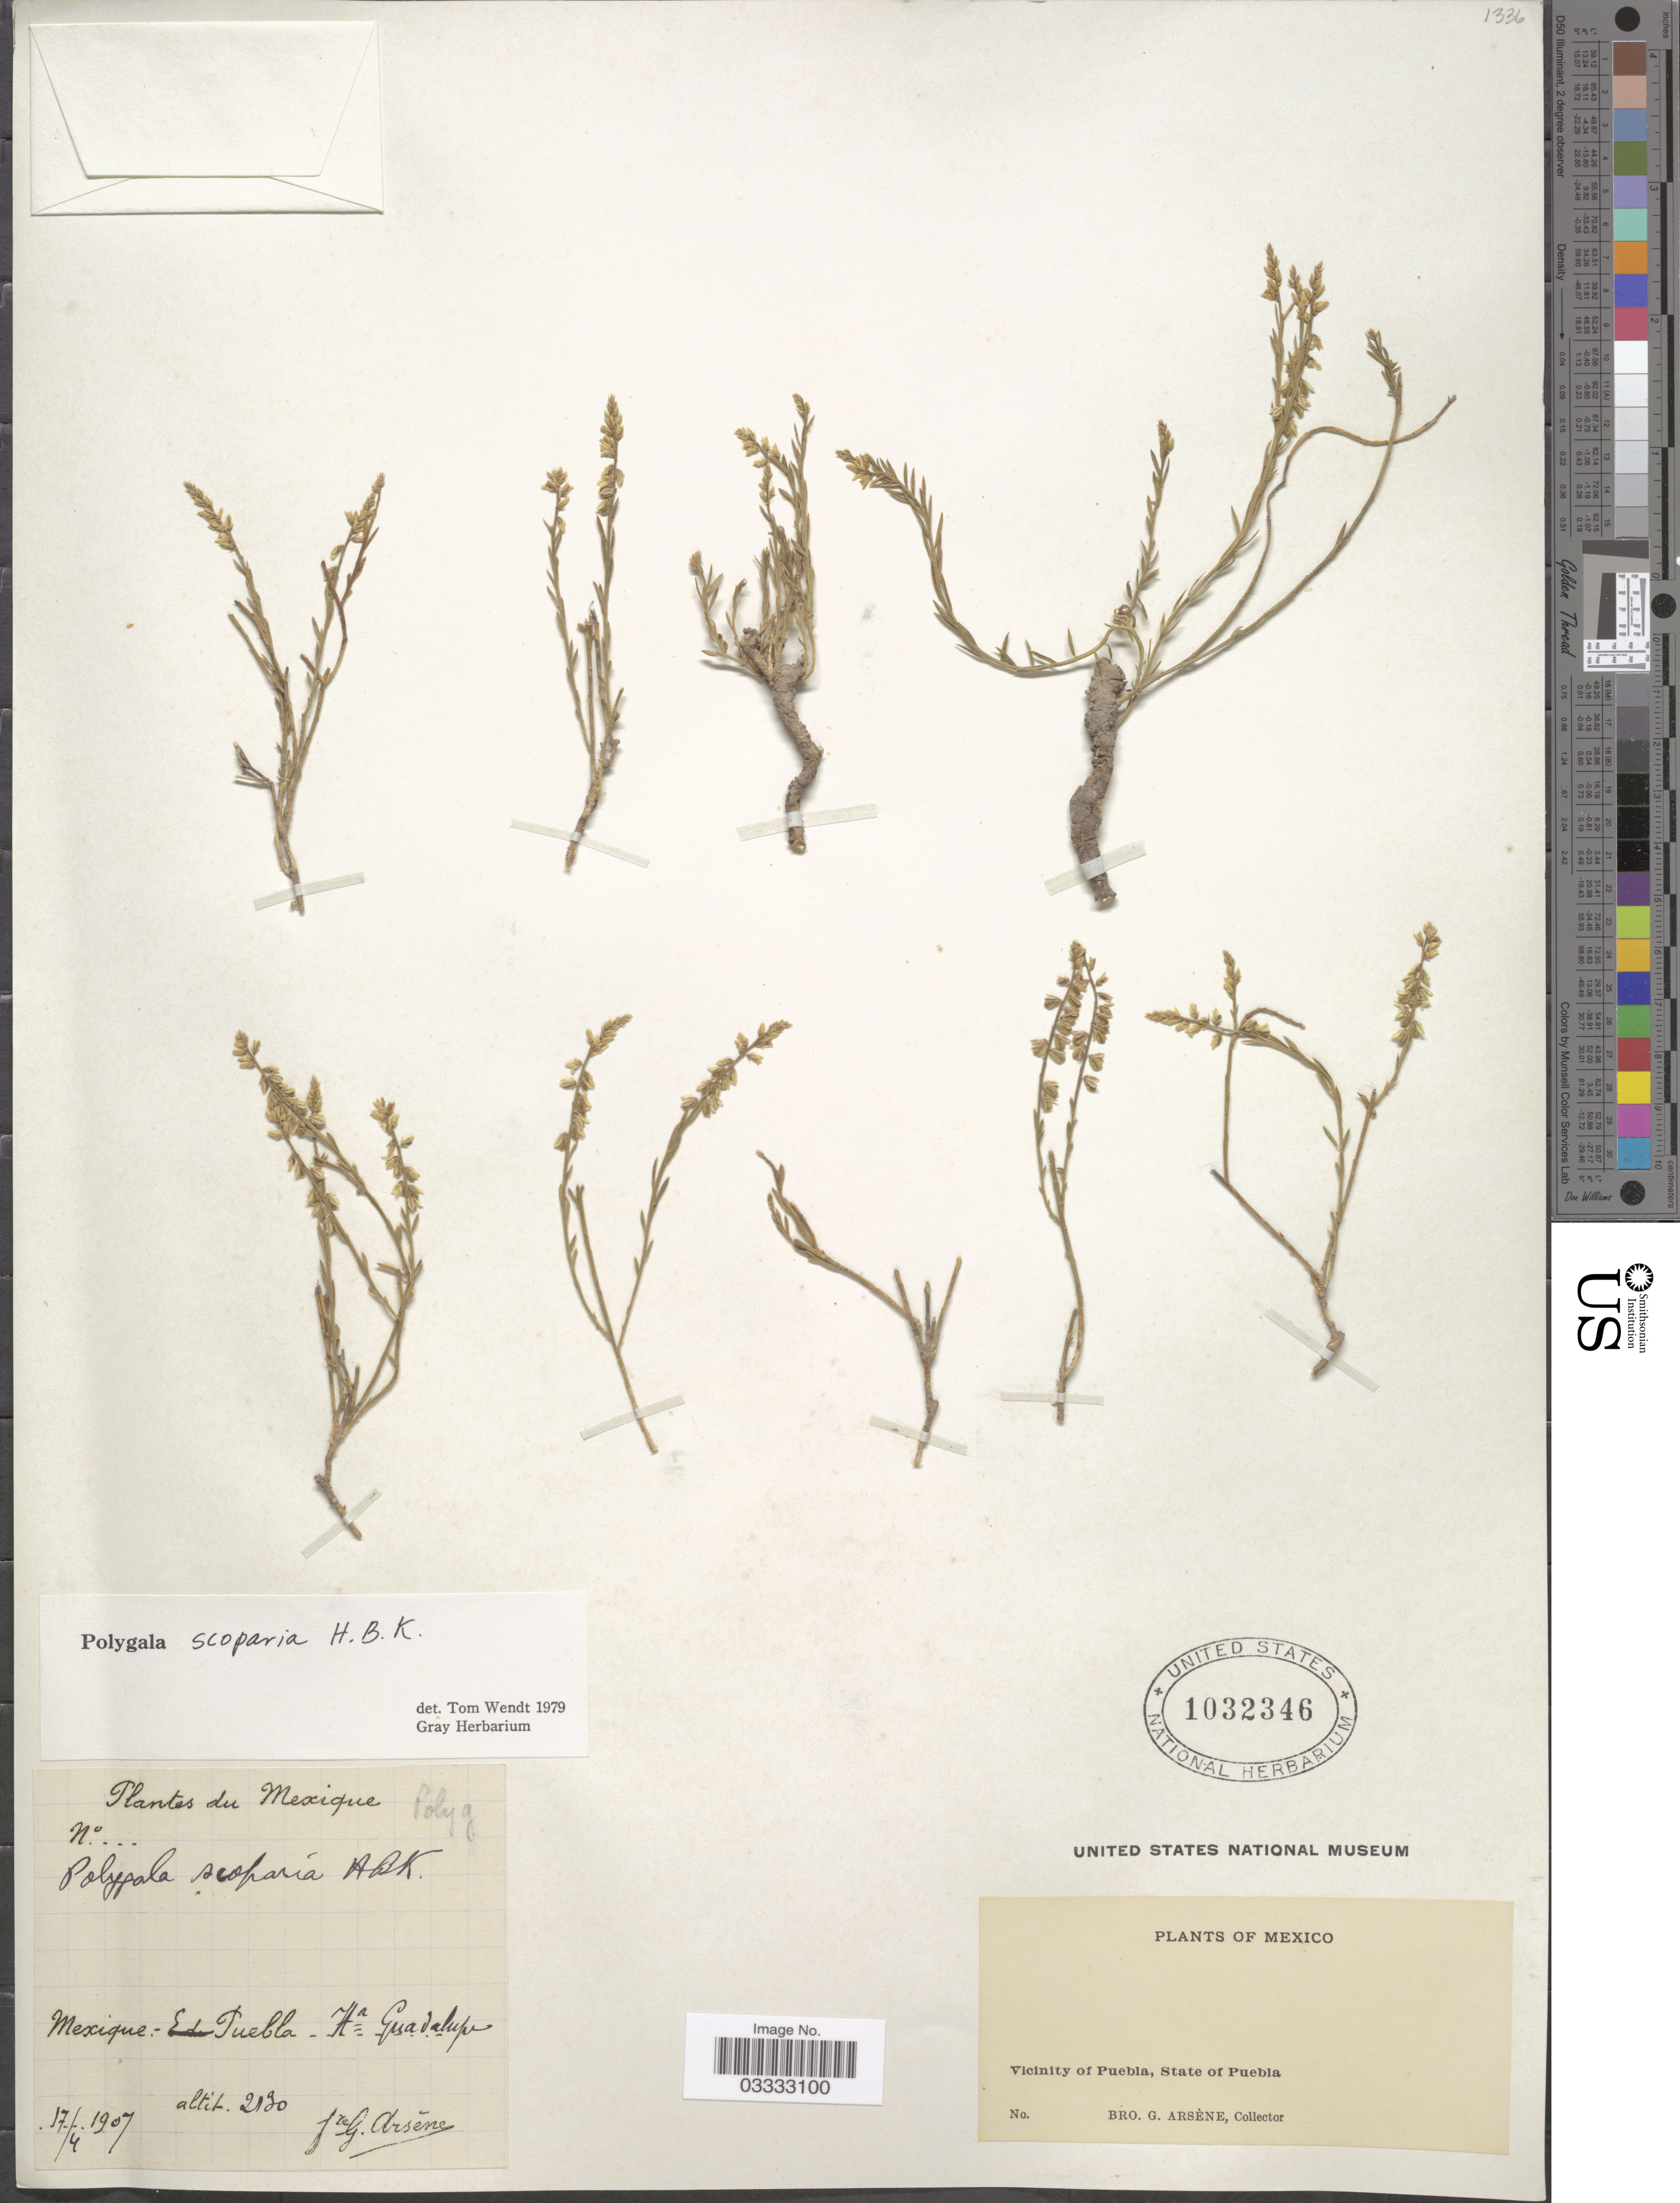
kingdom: Plantae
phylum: Tracheophyta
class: Magnoliopsida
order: Fabales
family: Polygalaceae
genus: Polygala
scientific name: Polygala scoparia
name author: Kunth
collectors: Bro. G. Arsène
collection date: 1907-04-17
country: Mexico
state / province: Puebla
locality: Ha. Guadalupe, Vicinity of Puebla.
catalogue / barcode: US 1032346